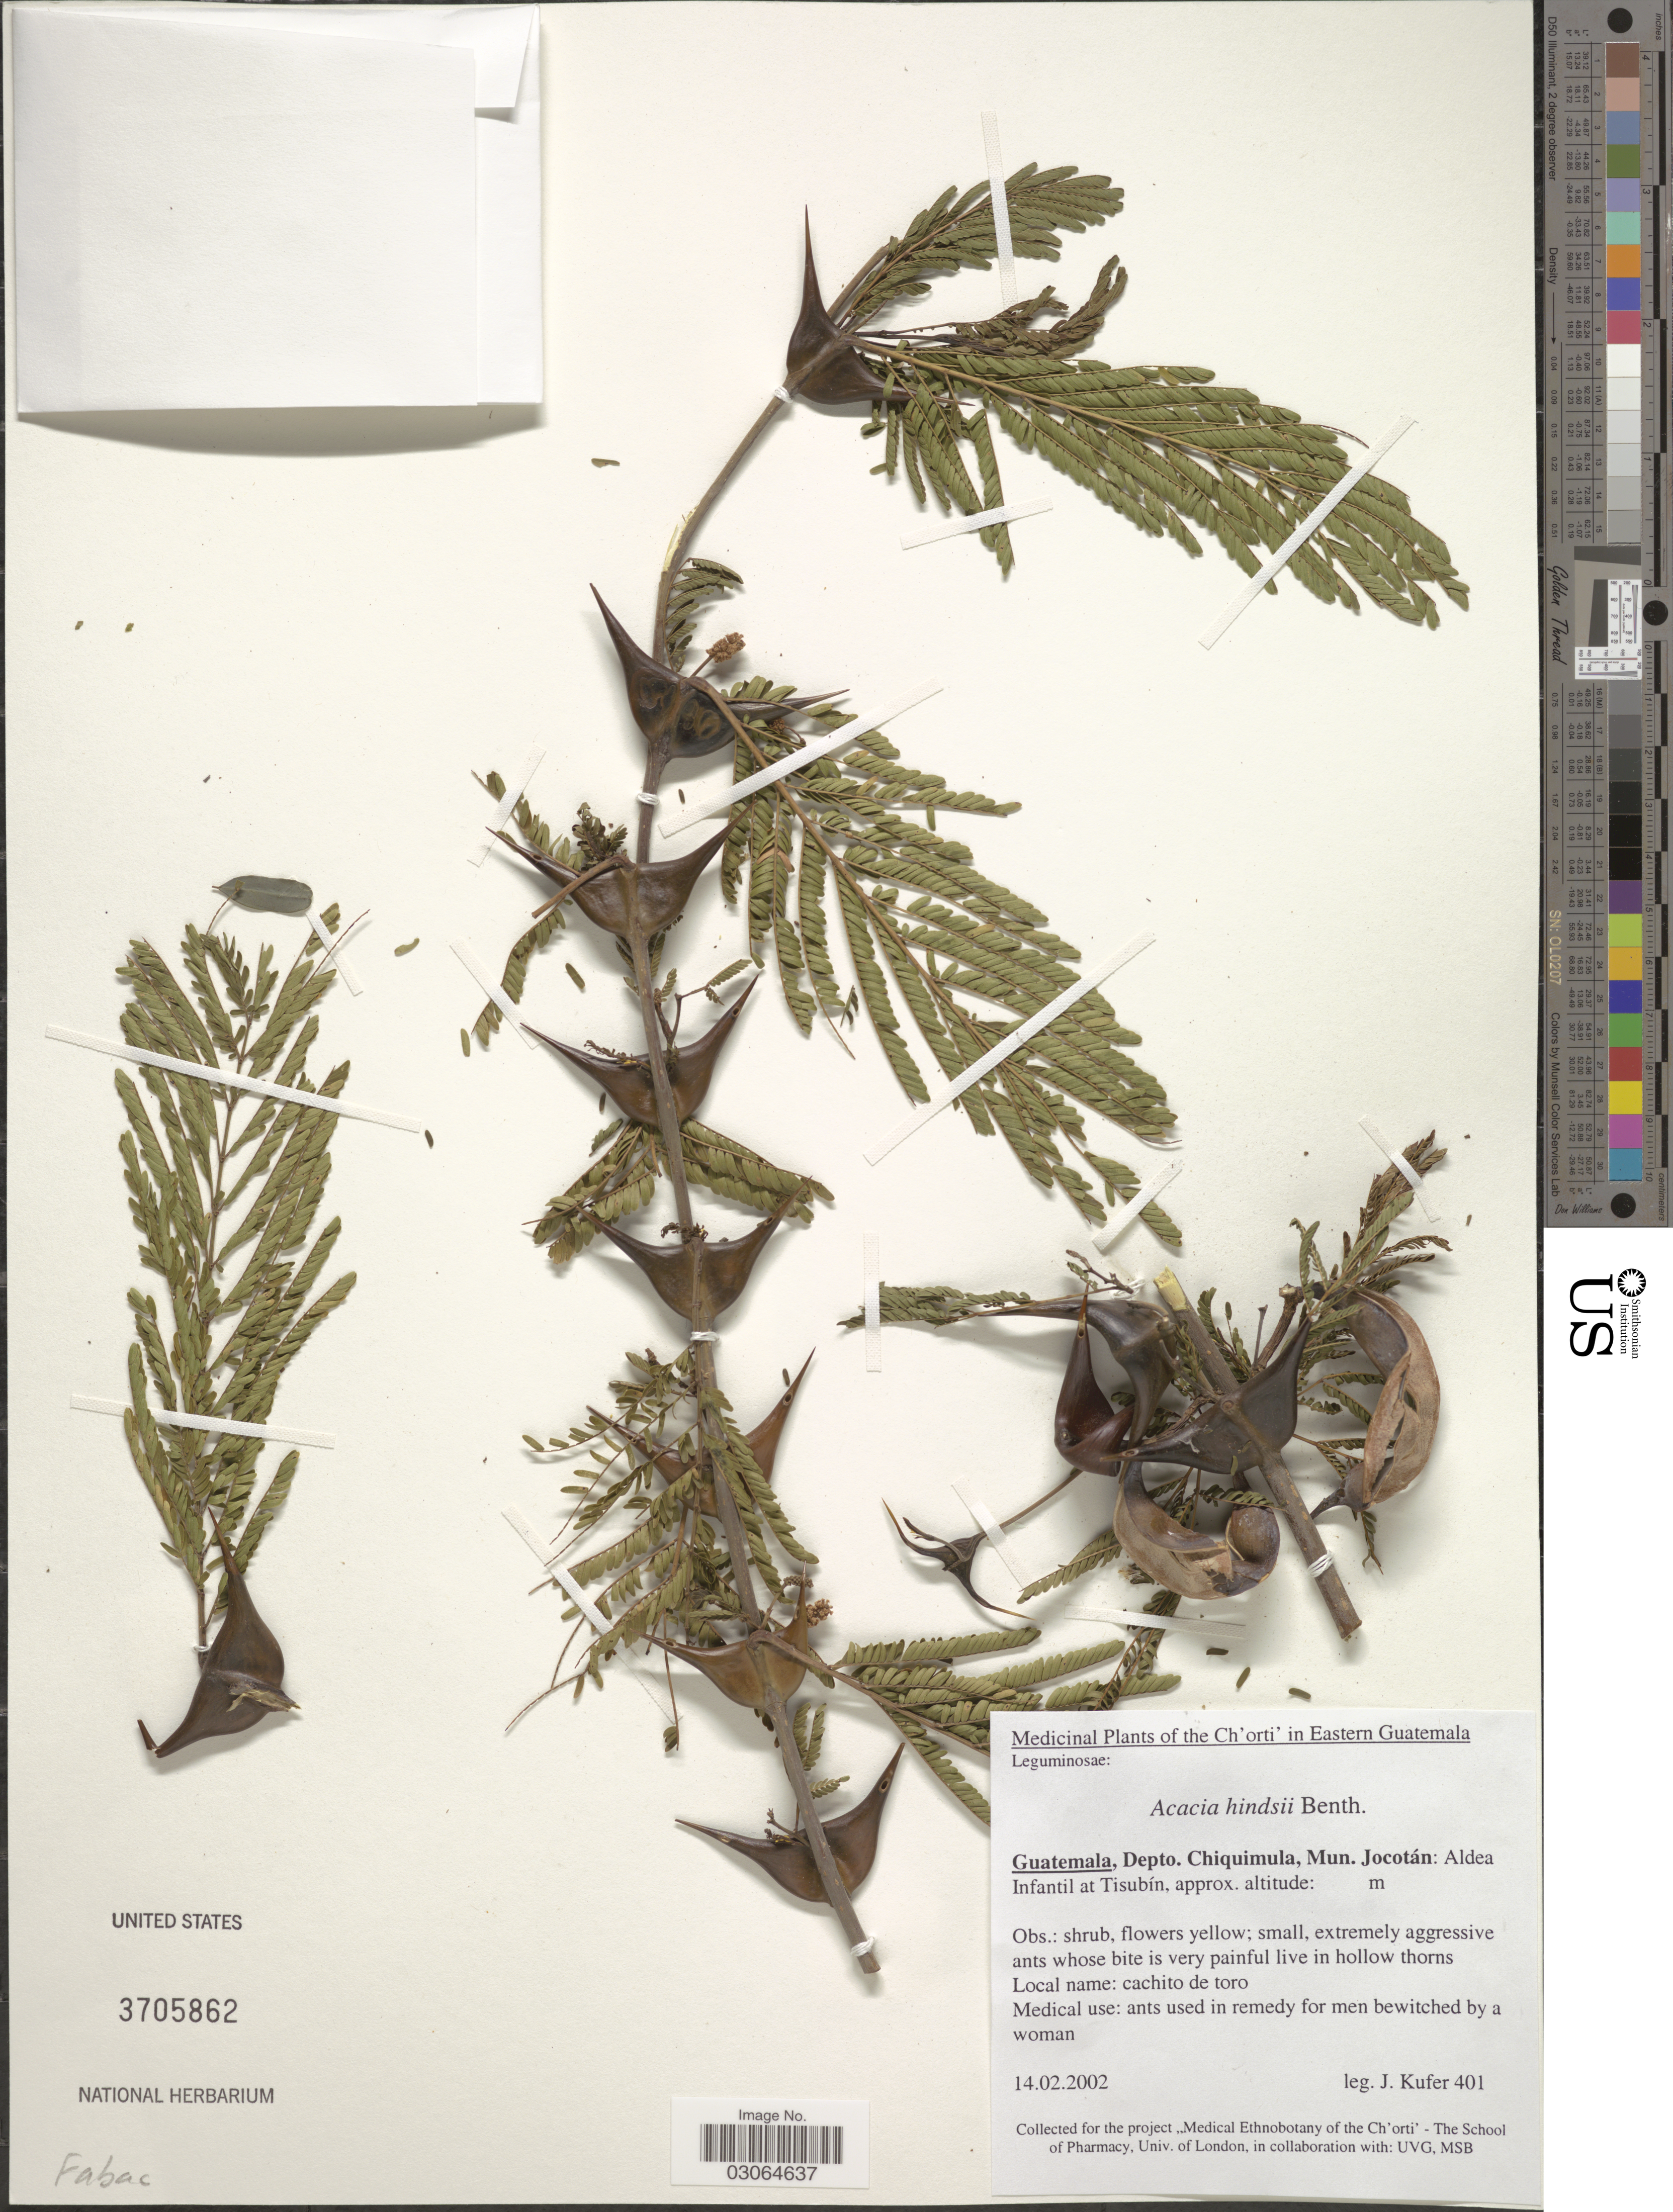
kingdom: Plantae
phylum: Tracheophyta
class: Magnoliopsida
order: Fabales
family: Fabaceae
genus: Vachellia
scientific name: Vachellia hindsii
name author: (Benth.) Seigler & Ebinger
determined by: Strong, M. T., (US), Smithsonian Institution - National Museum of Natural History (UNITED STATES)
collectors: J. Kufer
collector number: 401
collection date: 2002-02-14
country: Guatemala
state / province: Chiquimula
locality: Ch'orti in Eastern Guatemala. Depto. Chiquimula, Mun. Jocotán: Aldea Infantil at Tisubín.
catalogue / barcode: US 3705862